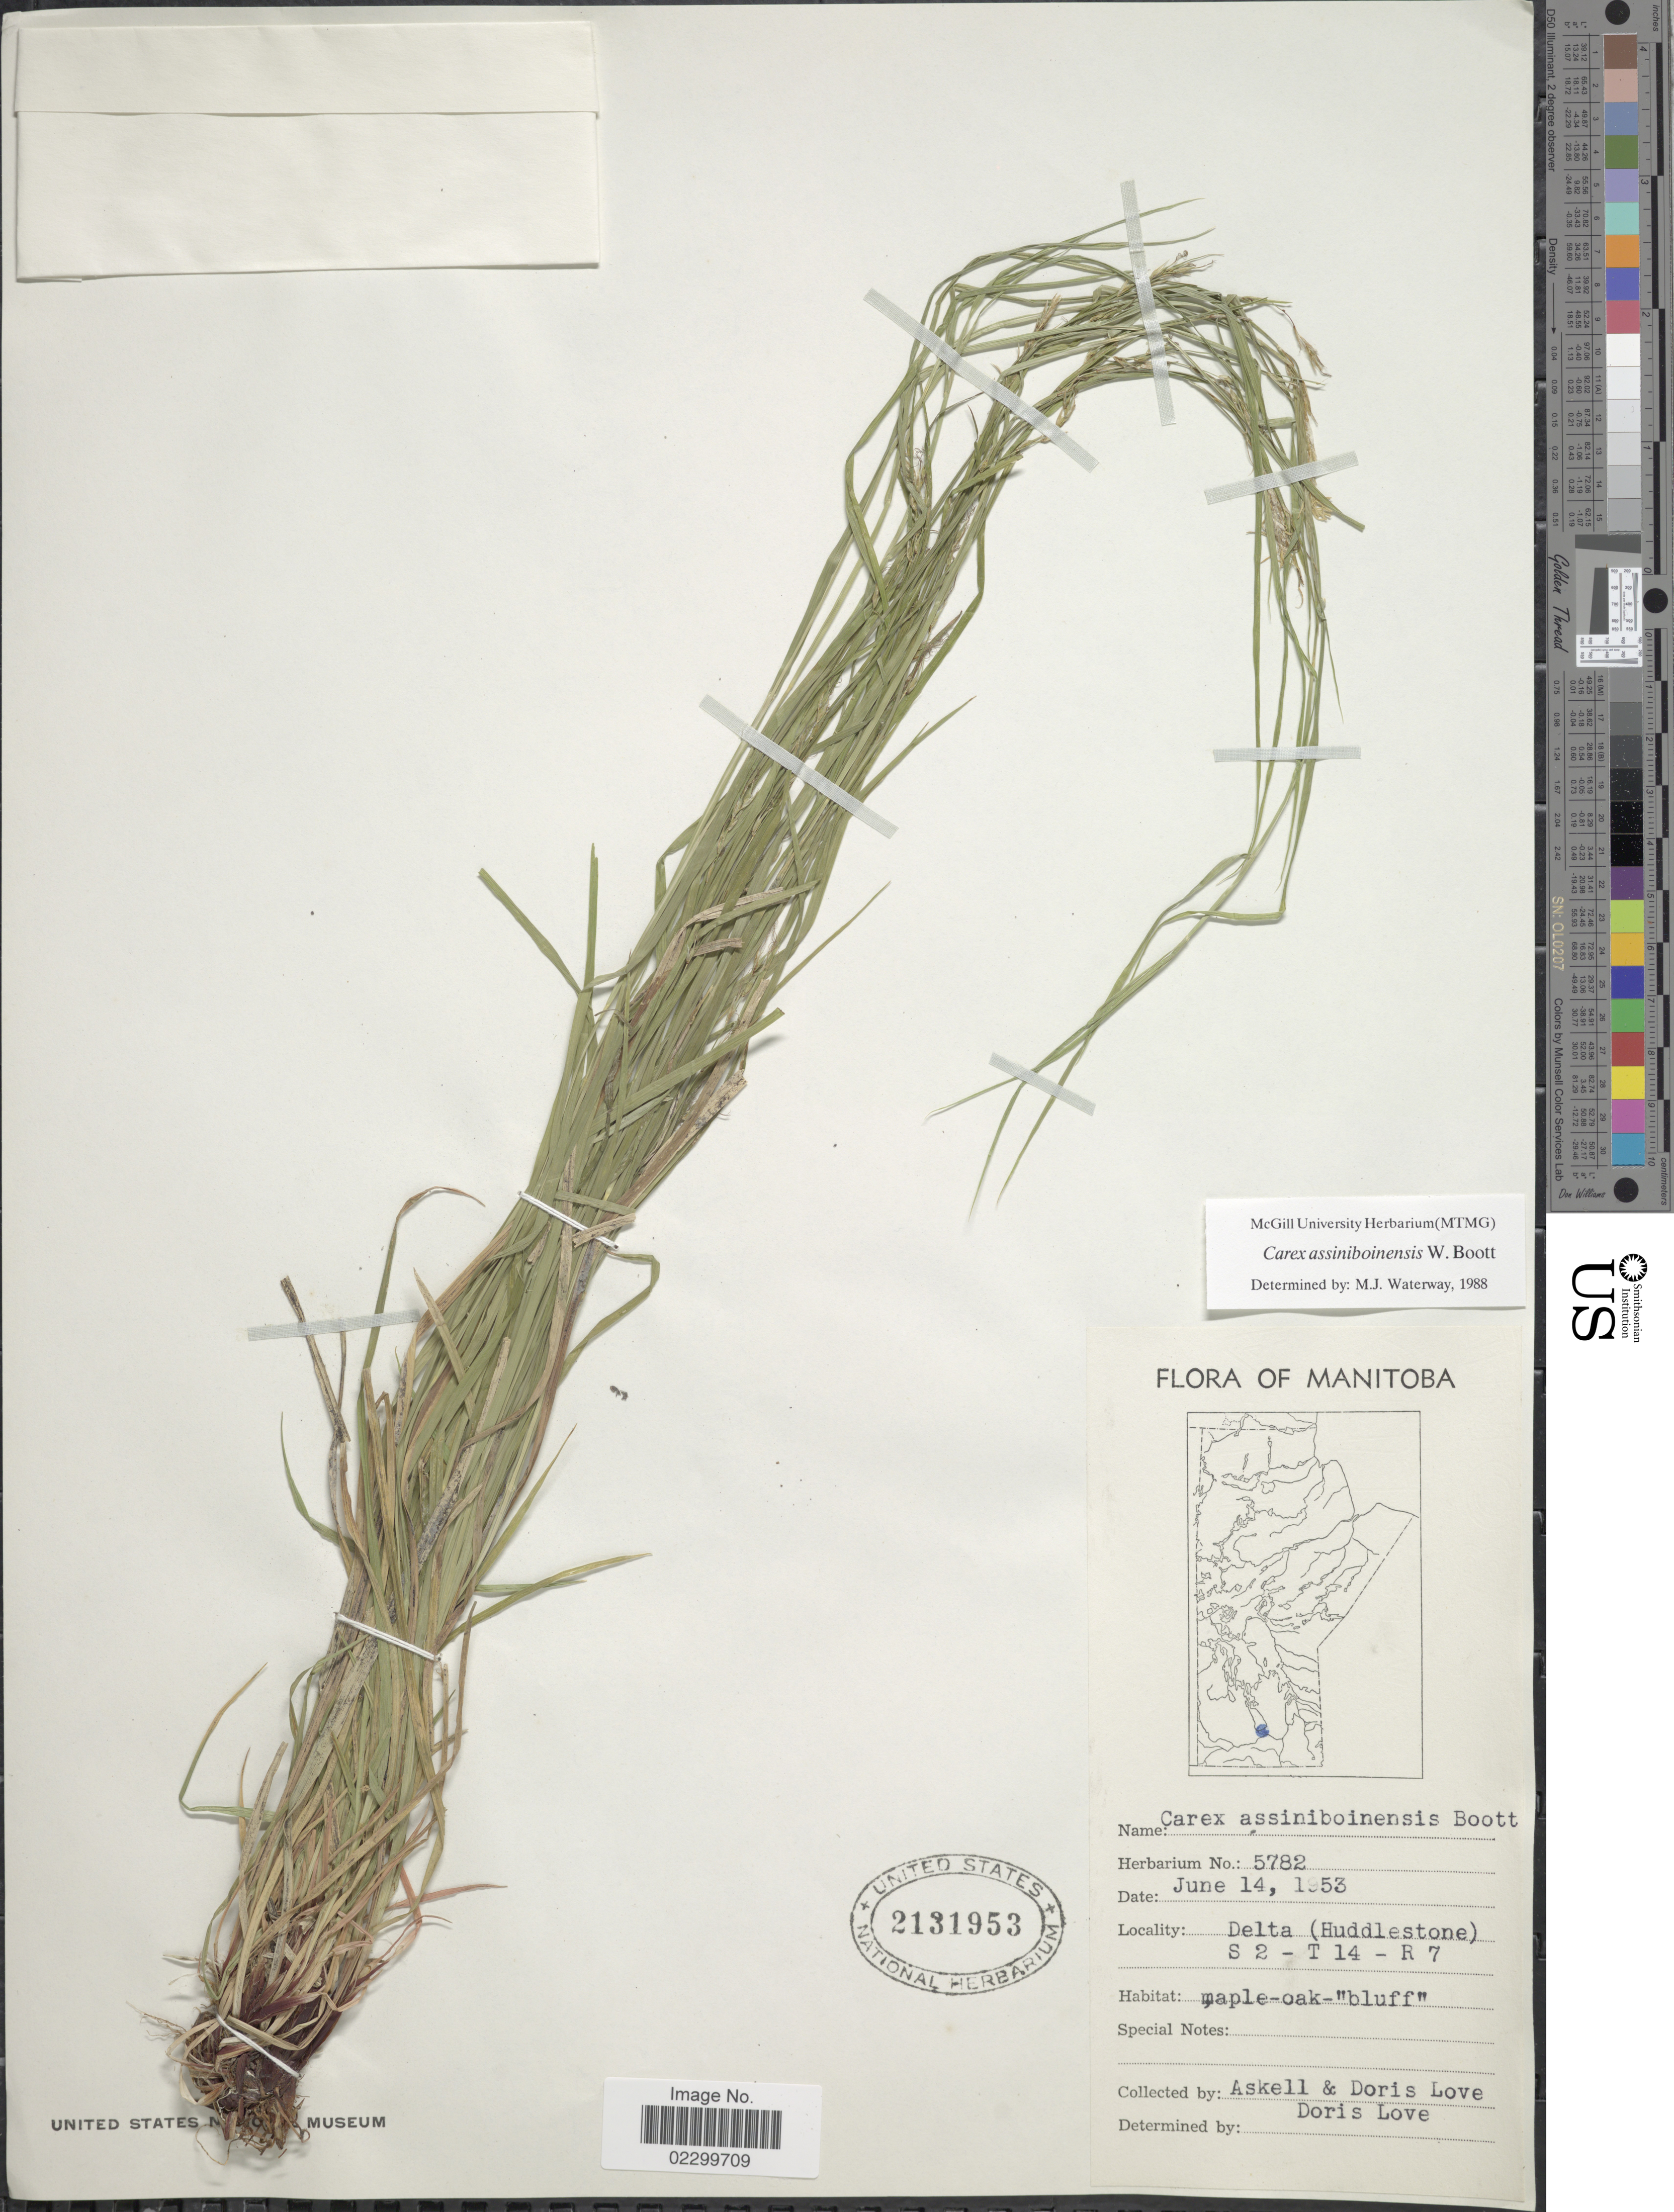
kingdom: Plantae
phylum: Tracheophyta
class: Liliopsida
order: Poales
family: Cyperaceae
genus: Carex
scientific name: Carex assiniboinensis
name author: W. Boott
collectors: Á. Löve & D. Löve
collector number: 5782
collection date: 1953-06-14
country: Canada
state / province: Manitoba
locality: Delta (Huddlestone) S 2- T 14 - R7.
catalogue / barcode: US 2131953